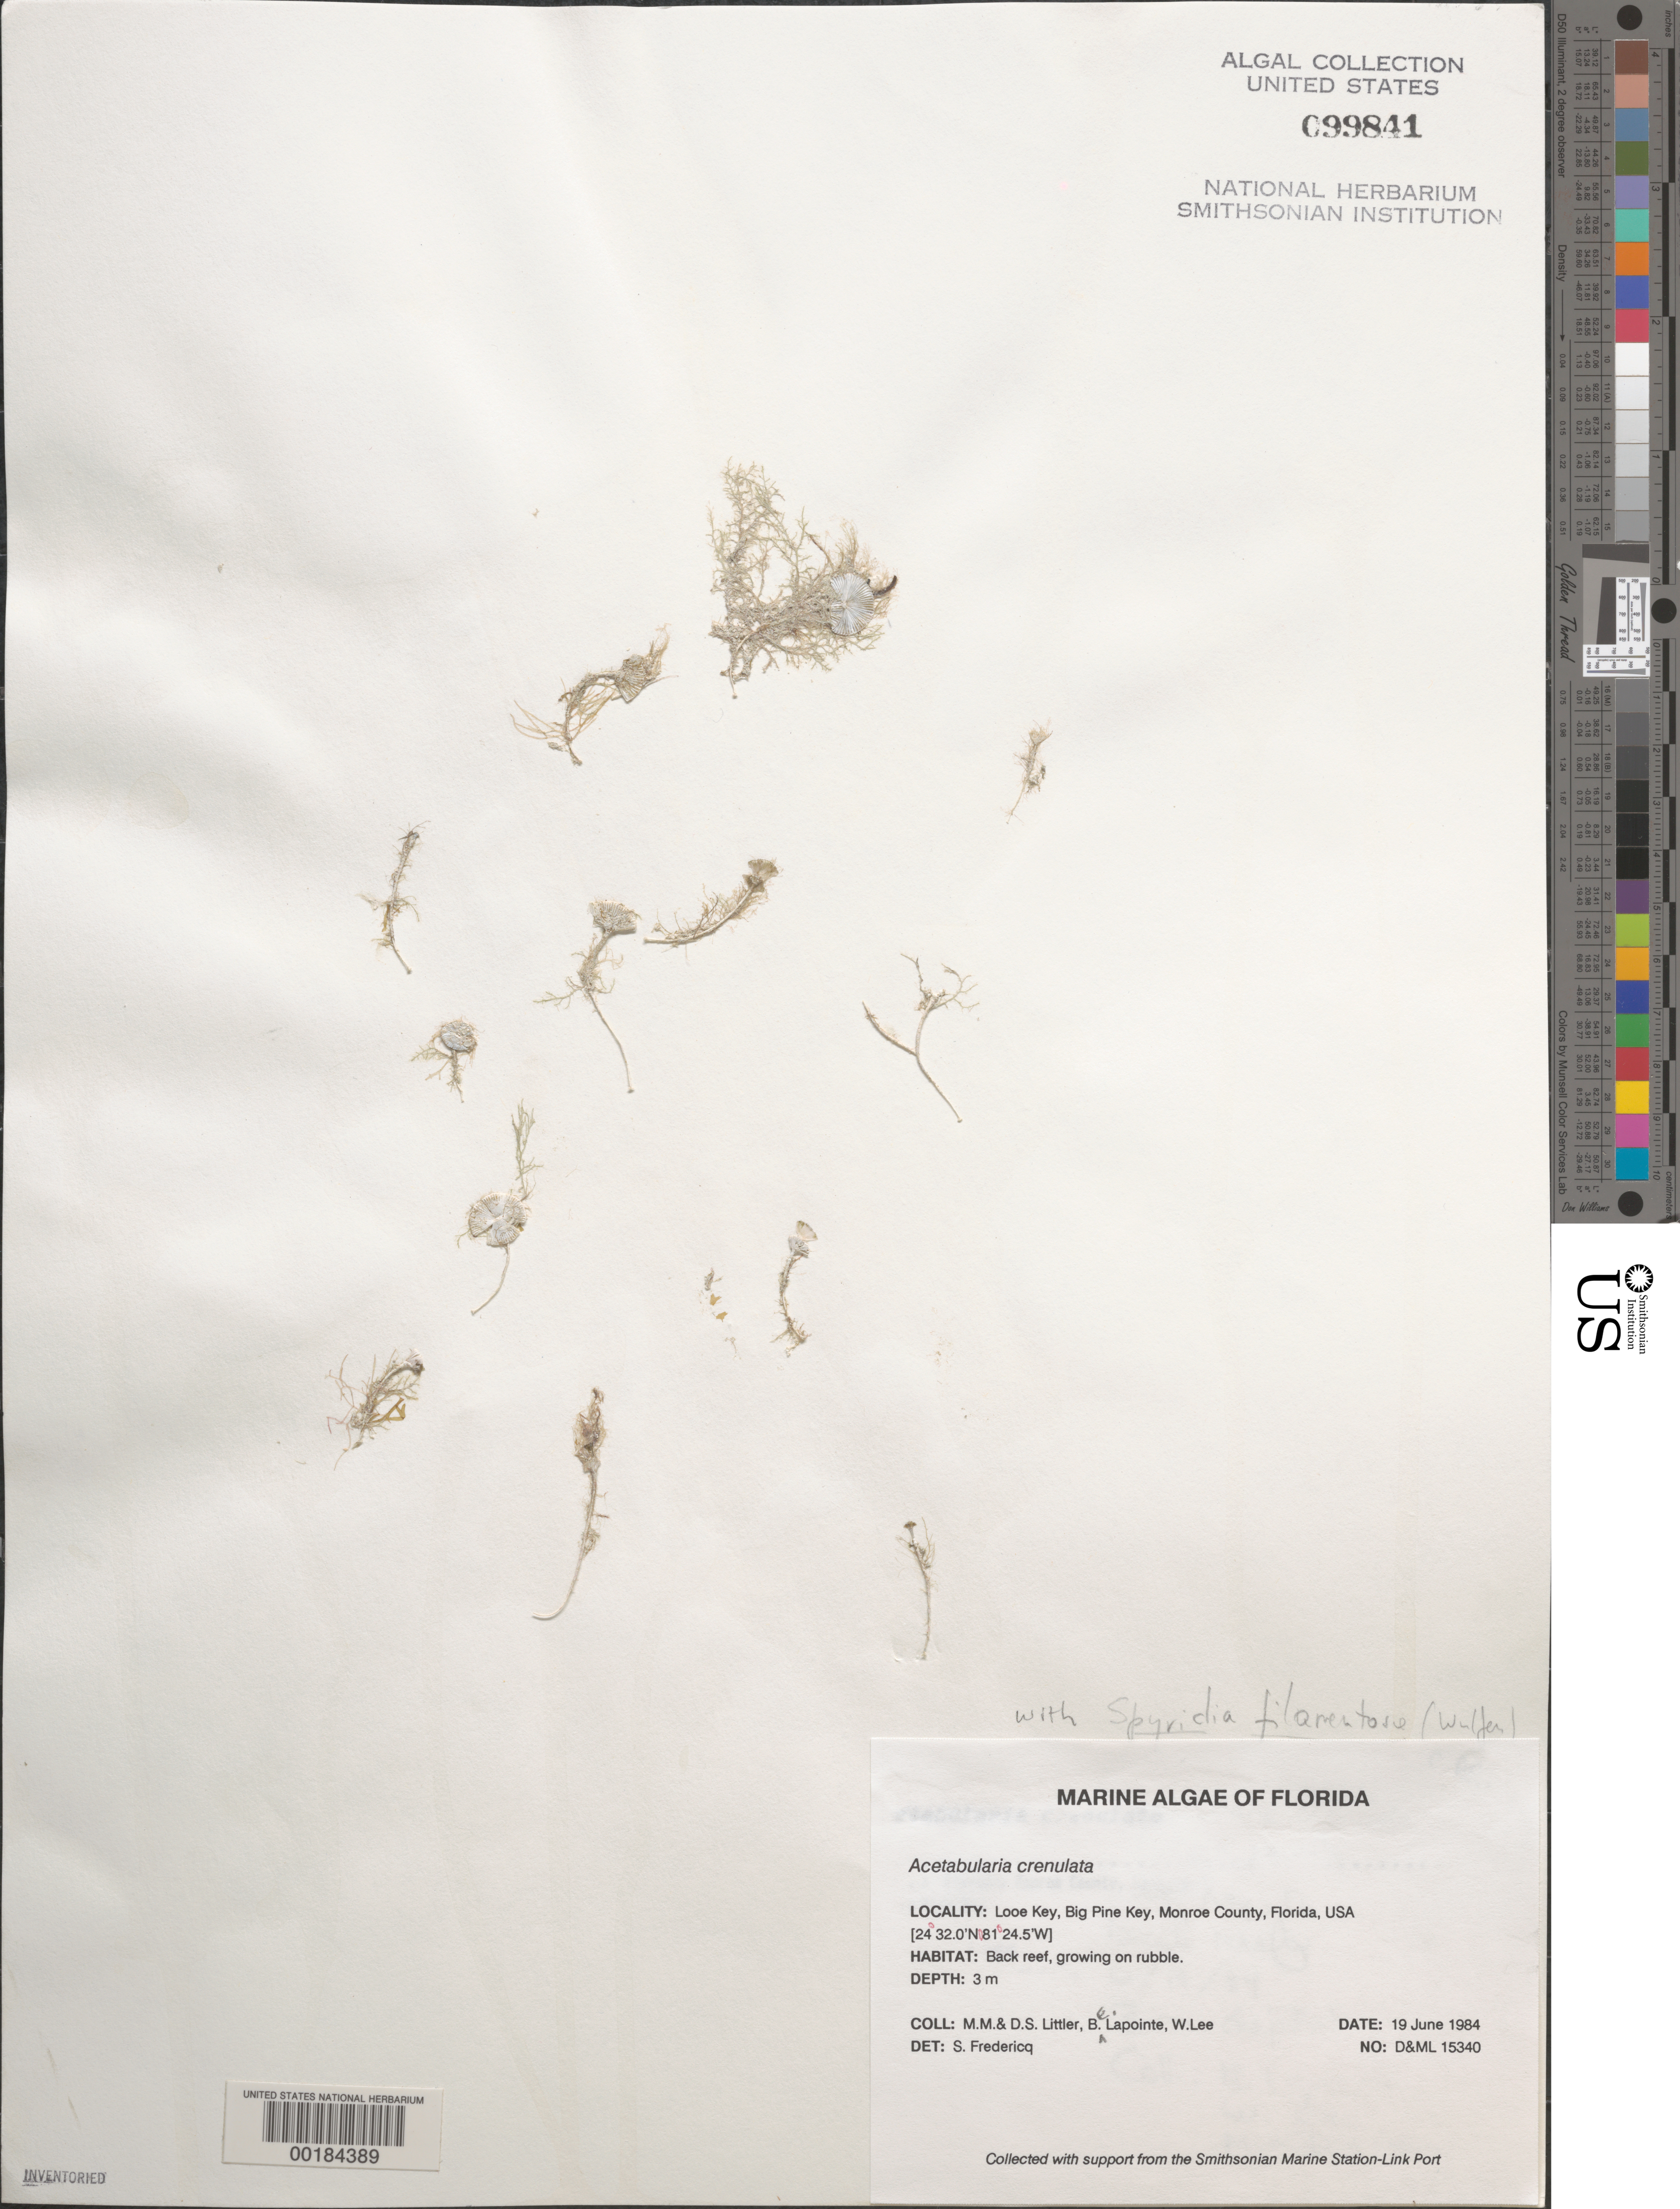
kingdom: Plantae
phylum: Chlorophyta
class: Ulvophyceae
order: Dasycladales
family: Polyphysaceae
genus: Acetabularia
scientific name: Acetabularia acetabulum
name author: J.V.Lamouroux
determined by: Fredericq, S.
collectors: M. M. Littler, D. S. Littler, B. Lapointe & W. Lee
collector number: D&ML 15340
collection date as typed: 19 Jun 1984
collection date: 1984-06-19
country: United States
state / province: Florida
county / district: Monroe County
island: Looe Key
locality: Looe Key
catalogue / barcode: US 99841